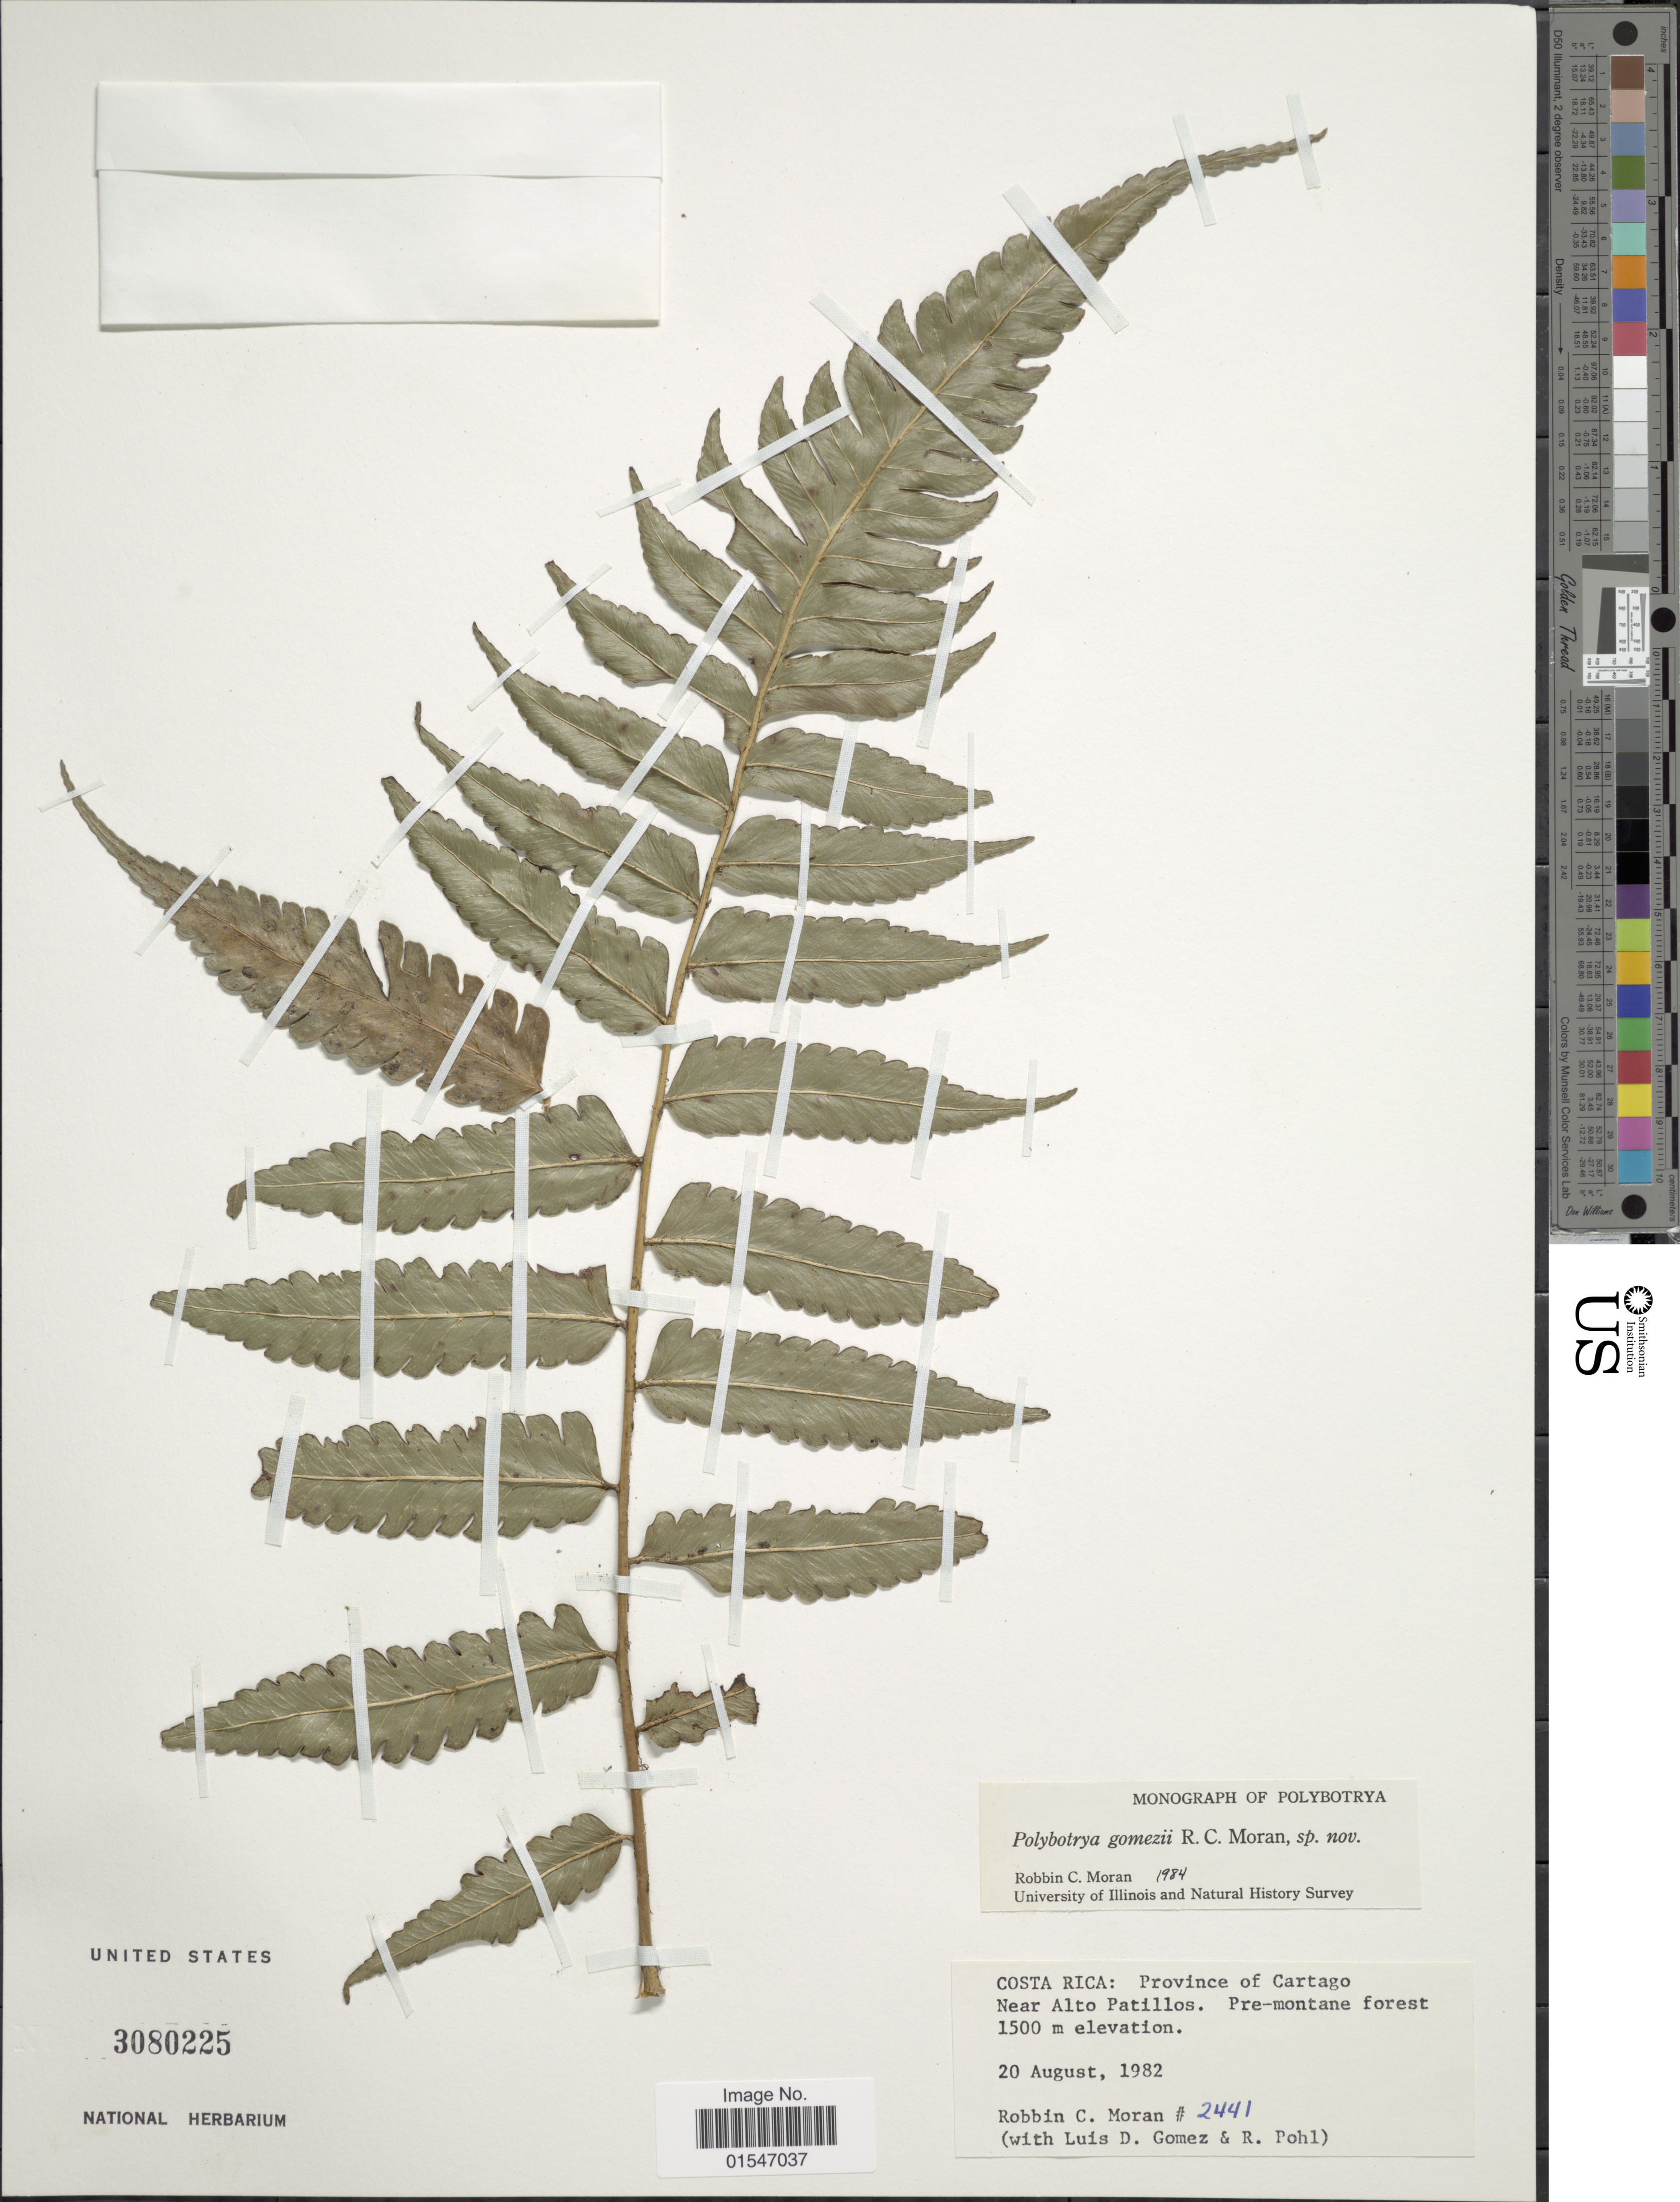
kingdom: Plantae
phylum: Tracheophyta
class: Polypodiopsida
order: Polypodiales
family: Dryopteridaceae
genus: Polybotrya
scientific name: Polybotrya gomezii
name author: R.C. Moran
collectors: R. C. Moran, L. D. Gómez & R. W. Pohl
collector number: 2441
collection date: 1982-08-20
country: Costa Rica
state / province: Cartago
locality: Costa Rica: Province of Cartago, Near Alto Patillos.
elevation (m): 1500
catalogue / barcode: US 3080225